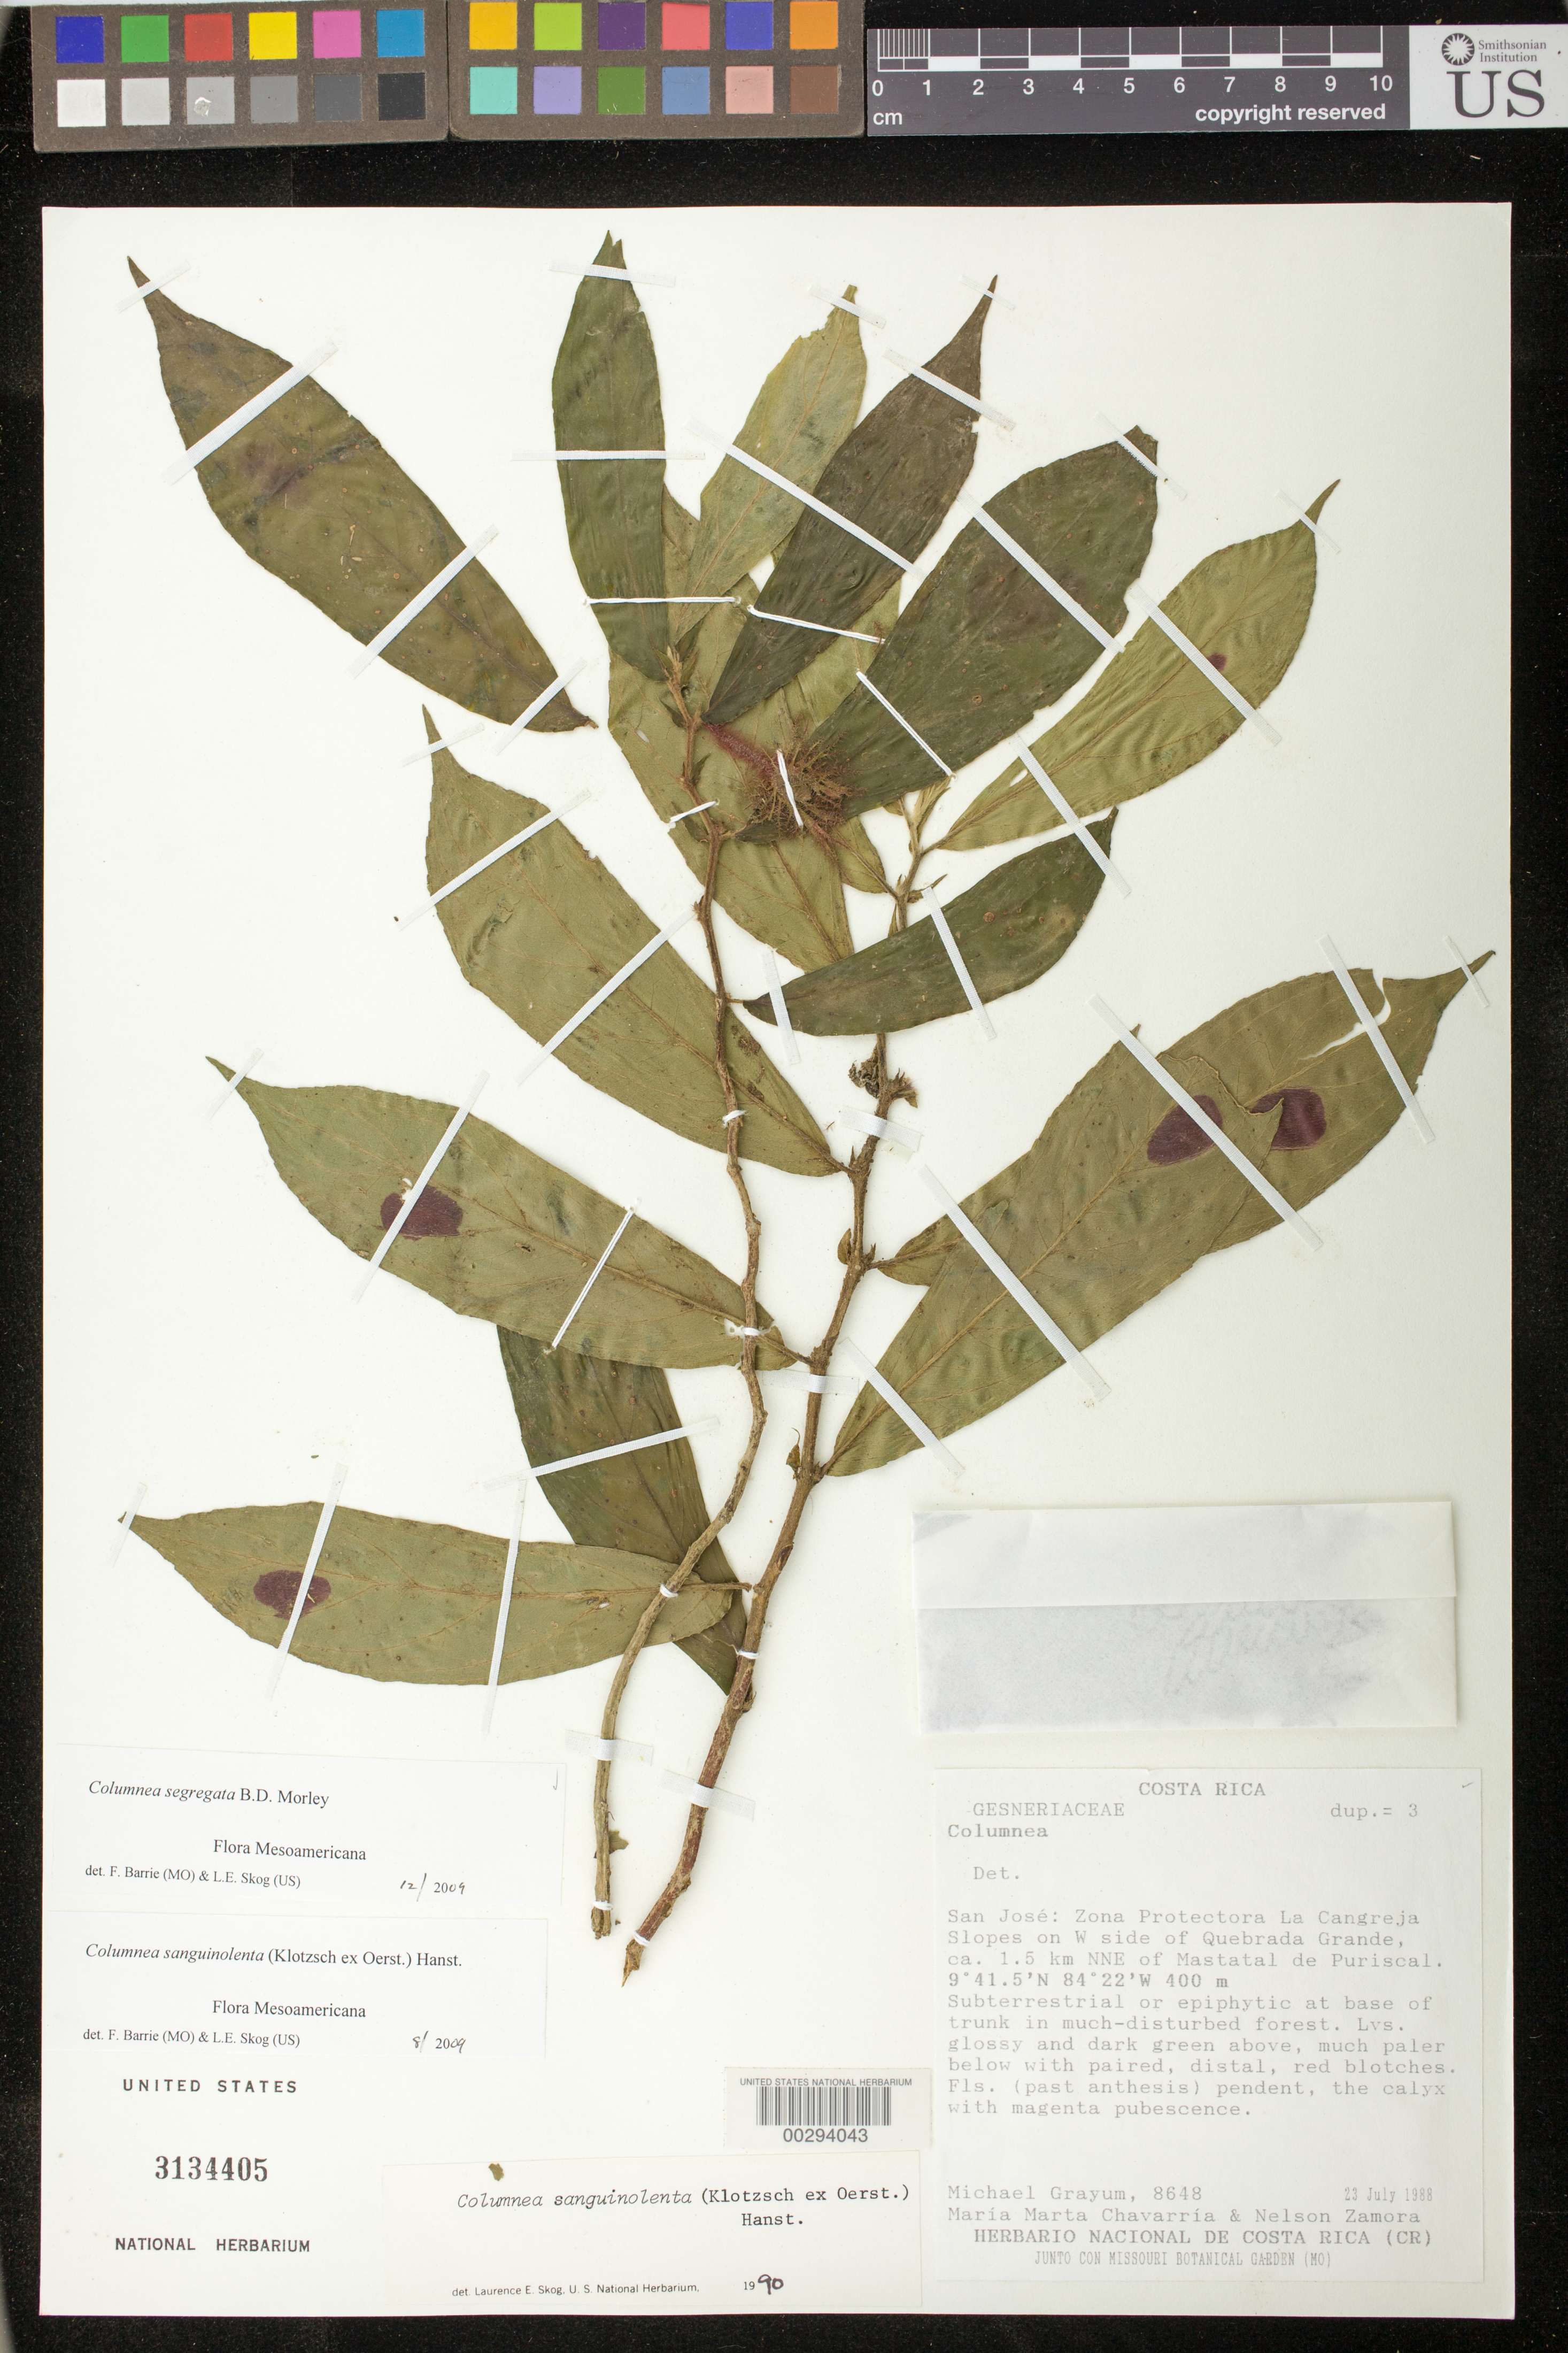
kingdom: Plantae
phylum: Tracheophyta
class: Magnoliopsida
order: Lamiales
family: Gesneriaceae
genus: Columnea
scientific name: Columnea segregata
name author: B.D. Morley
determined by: Barrie, F. R.; Skog, Laurence E.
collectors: M. H. Grayum, M. Chavarría & N. Zamora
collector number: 8648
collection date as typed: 23 Jul 1988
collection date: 1988-07-23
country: Costa Rica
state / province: San José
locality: Zona Protectora La Cangreja, slopes on W side of Quebrada Grande, ca 1.5 km NNE of Mastatal de Puriscal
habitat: Much-disturbed forest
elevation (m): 400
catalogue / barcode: US 3134405